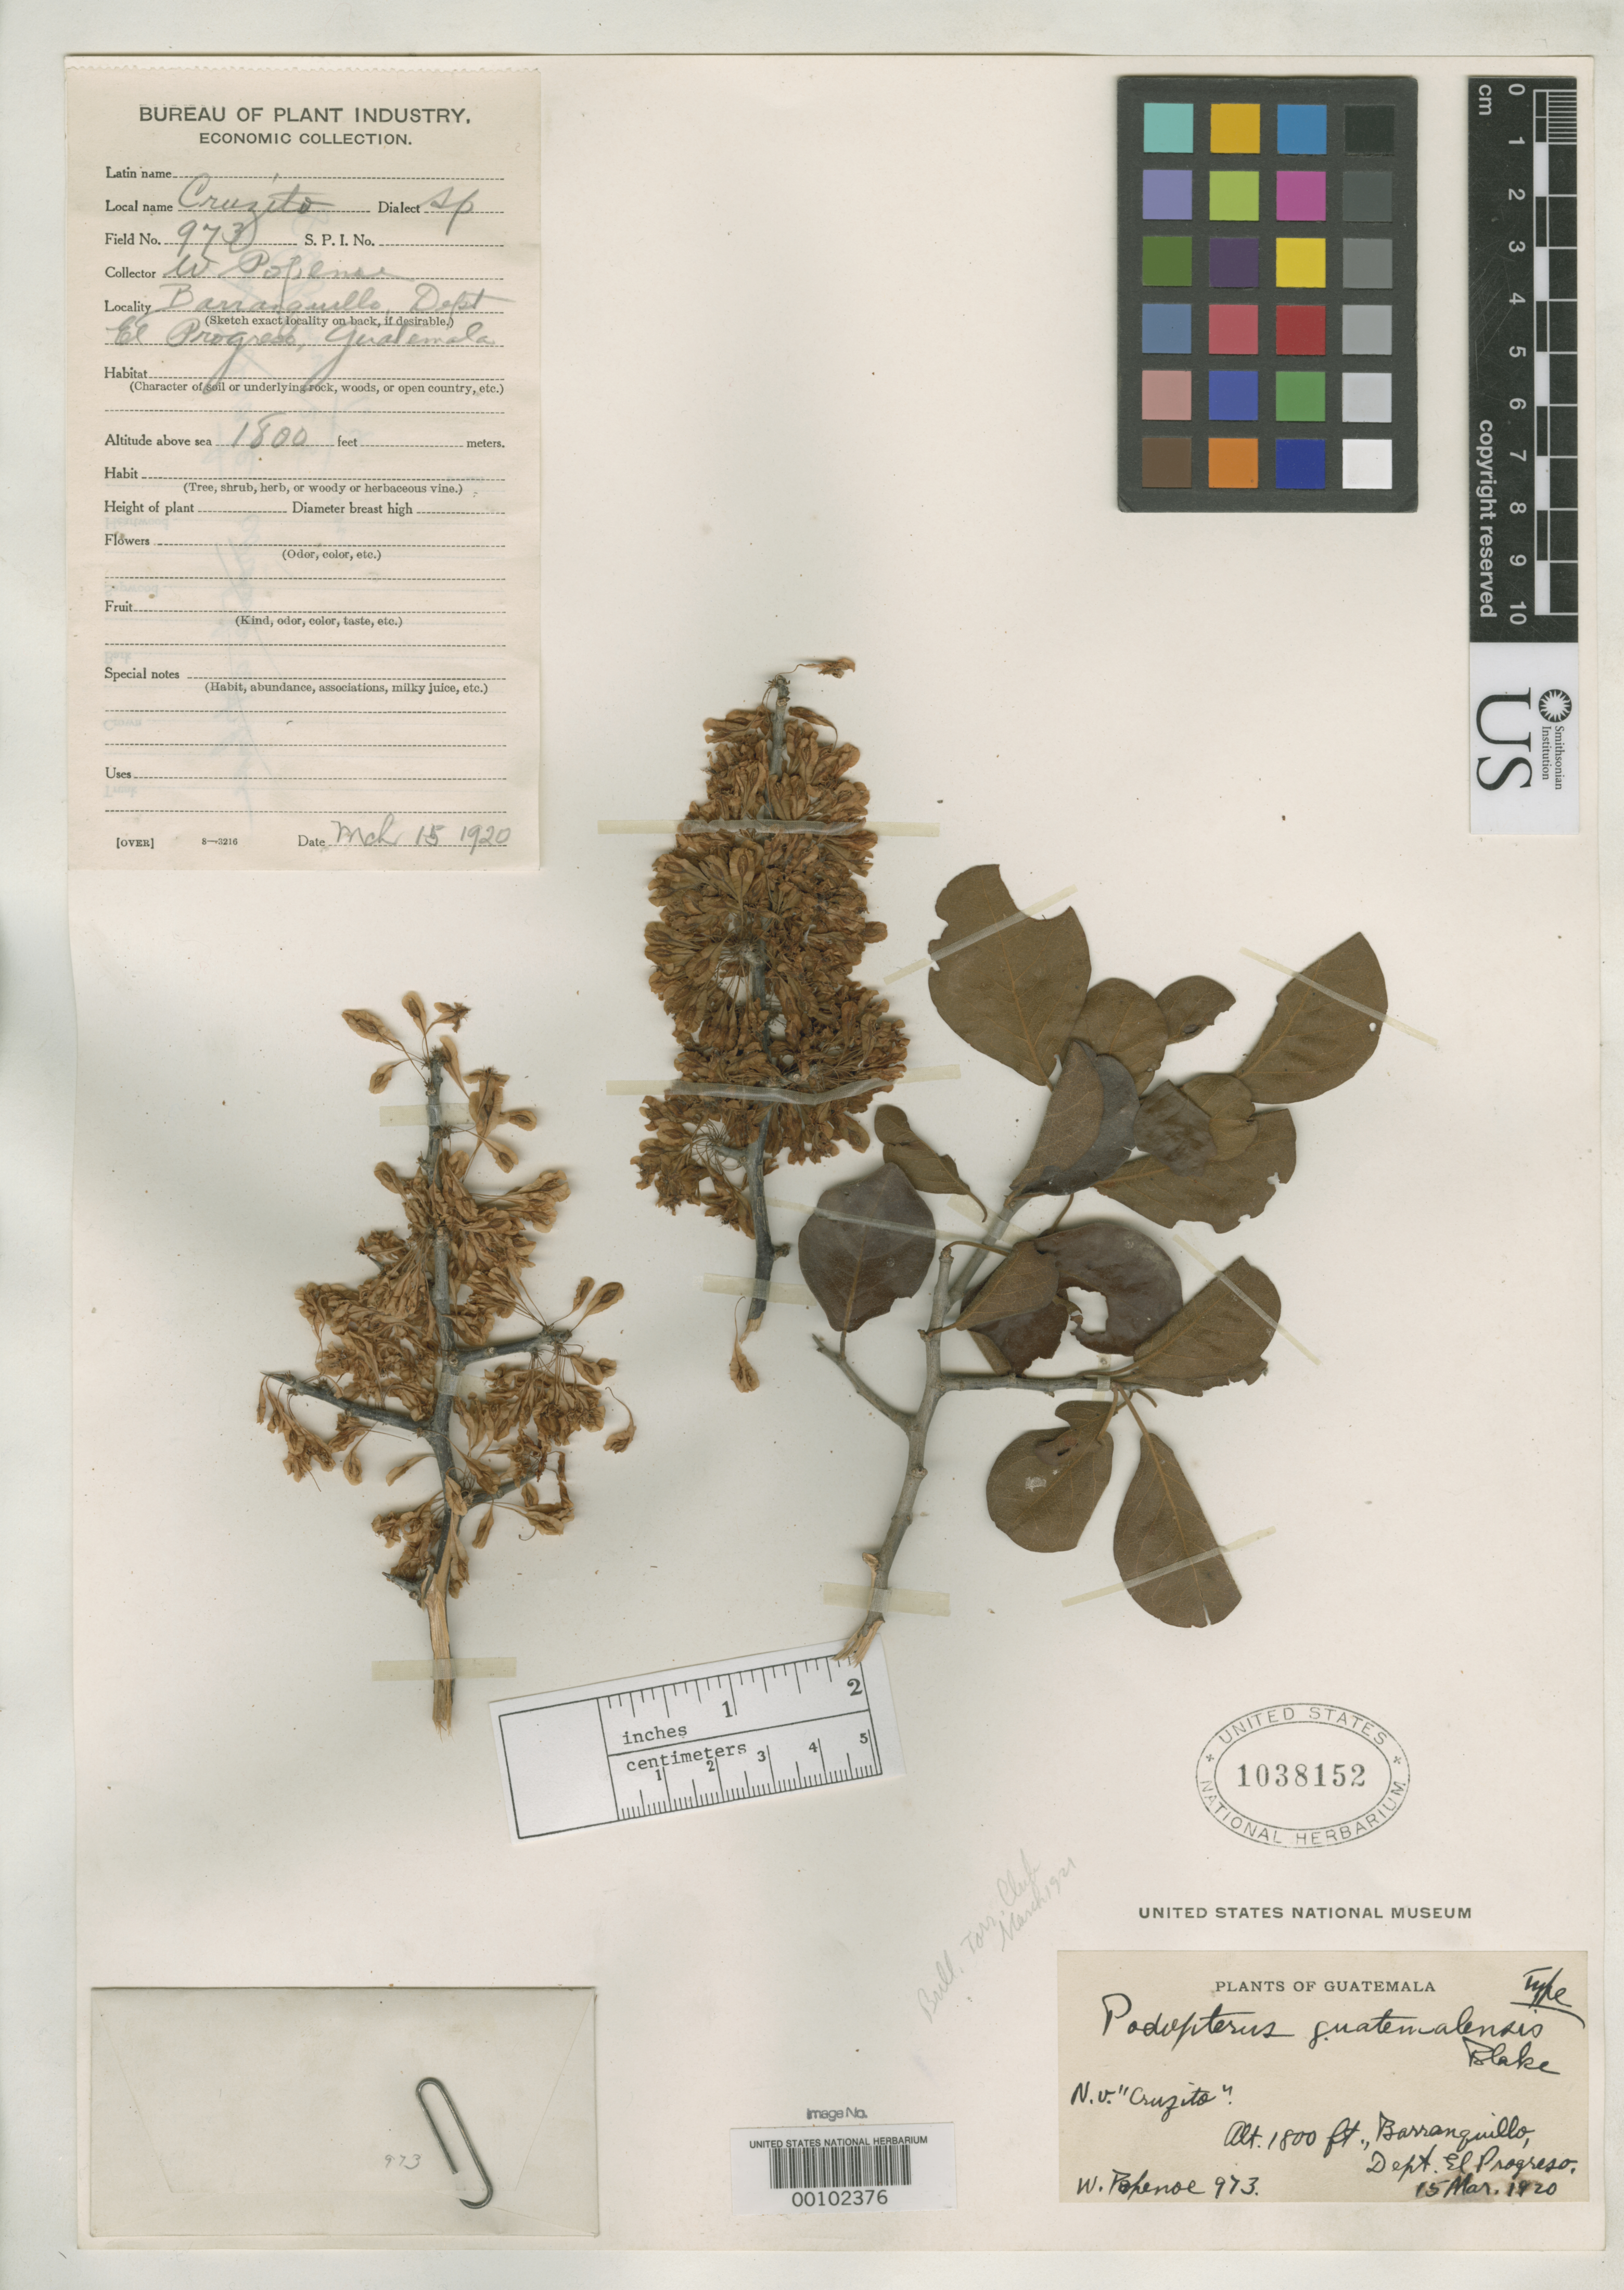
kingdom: Plantae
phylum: Tracheophyta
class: Magnoliopsida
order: Caryophyllales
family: Polygonaceae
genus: Podopterus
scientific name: Podopterus guatemalensis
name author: S.F. Blake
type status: Holotype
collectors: W. Popenoe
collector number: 973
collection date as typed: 15 Mar 1920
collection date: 1920-03-15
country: Guatemala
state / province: El Progreso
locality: Barranquilla.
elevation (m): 550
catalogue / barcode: US 1038152